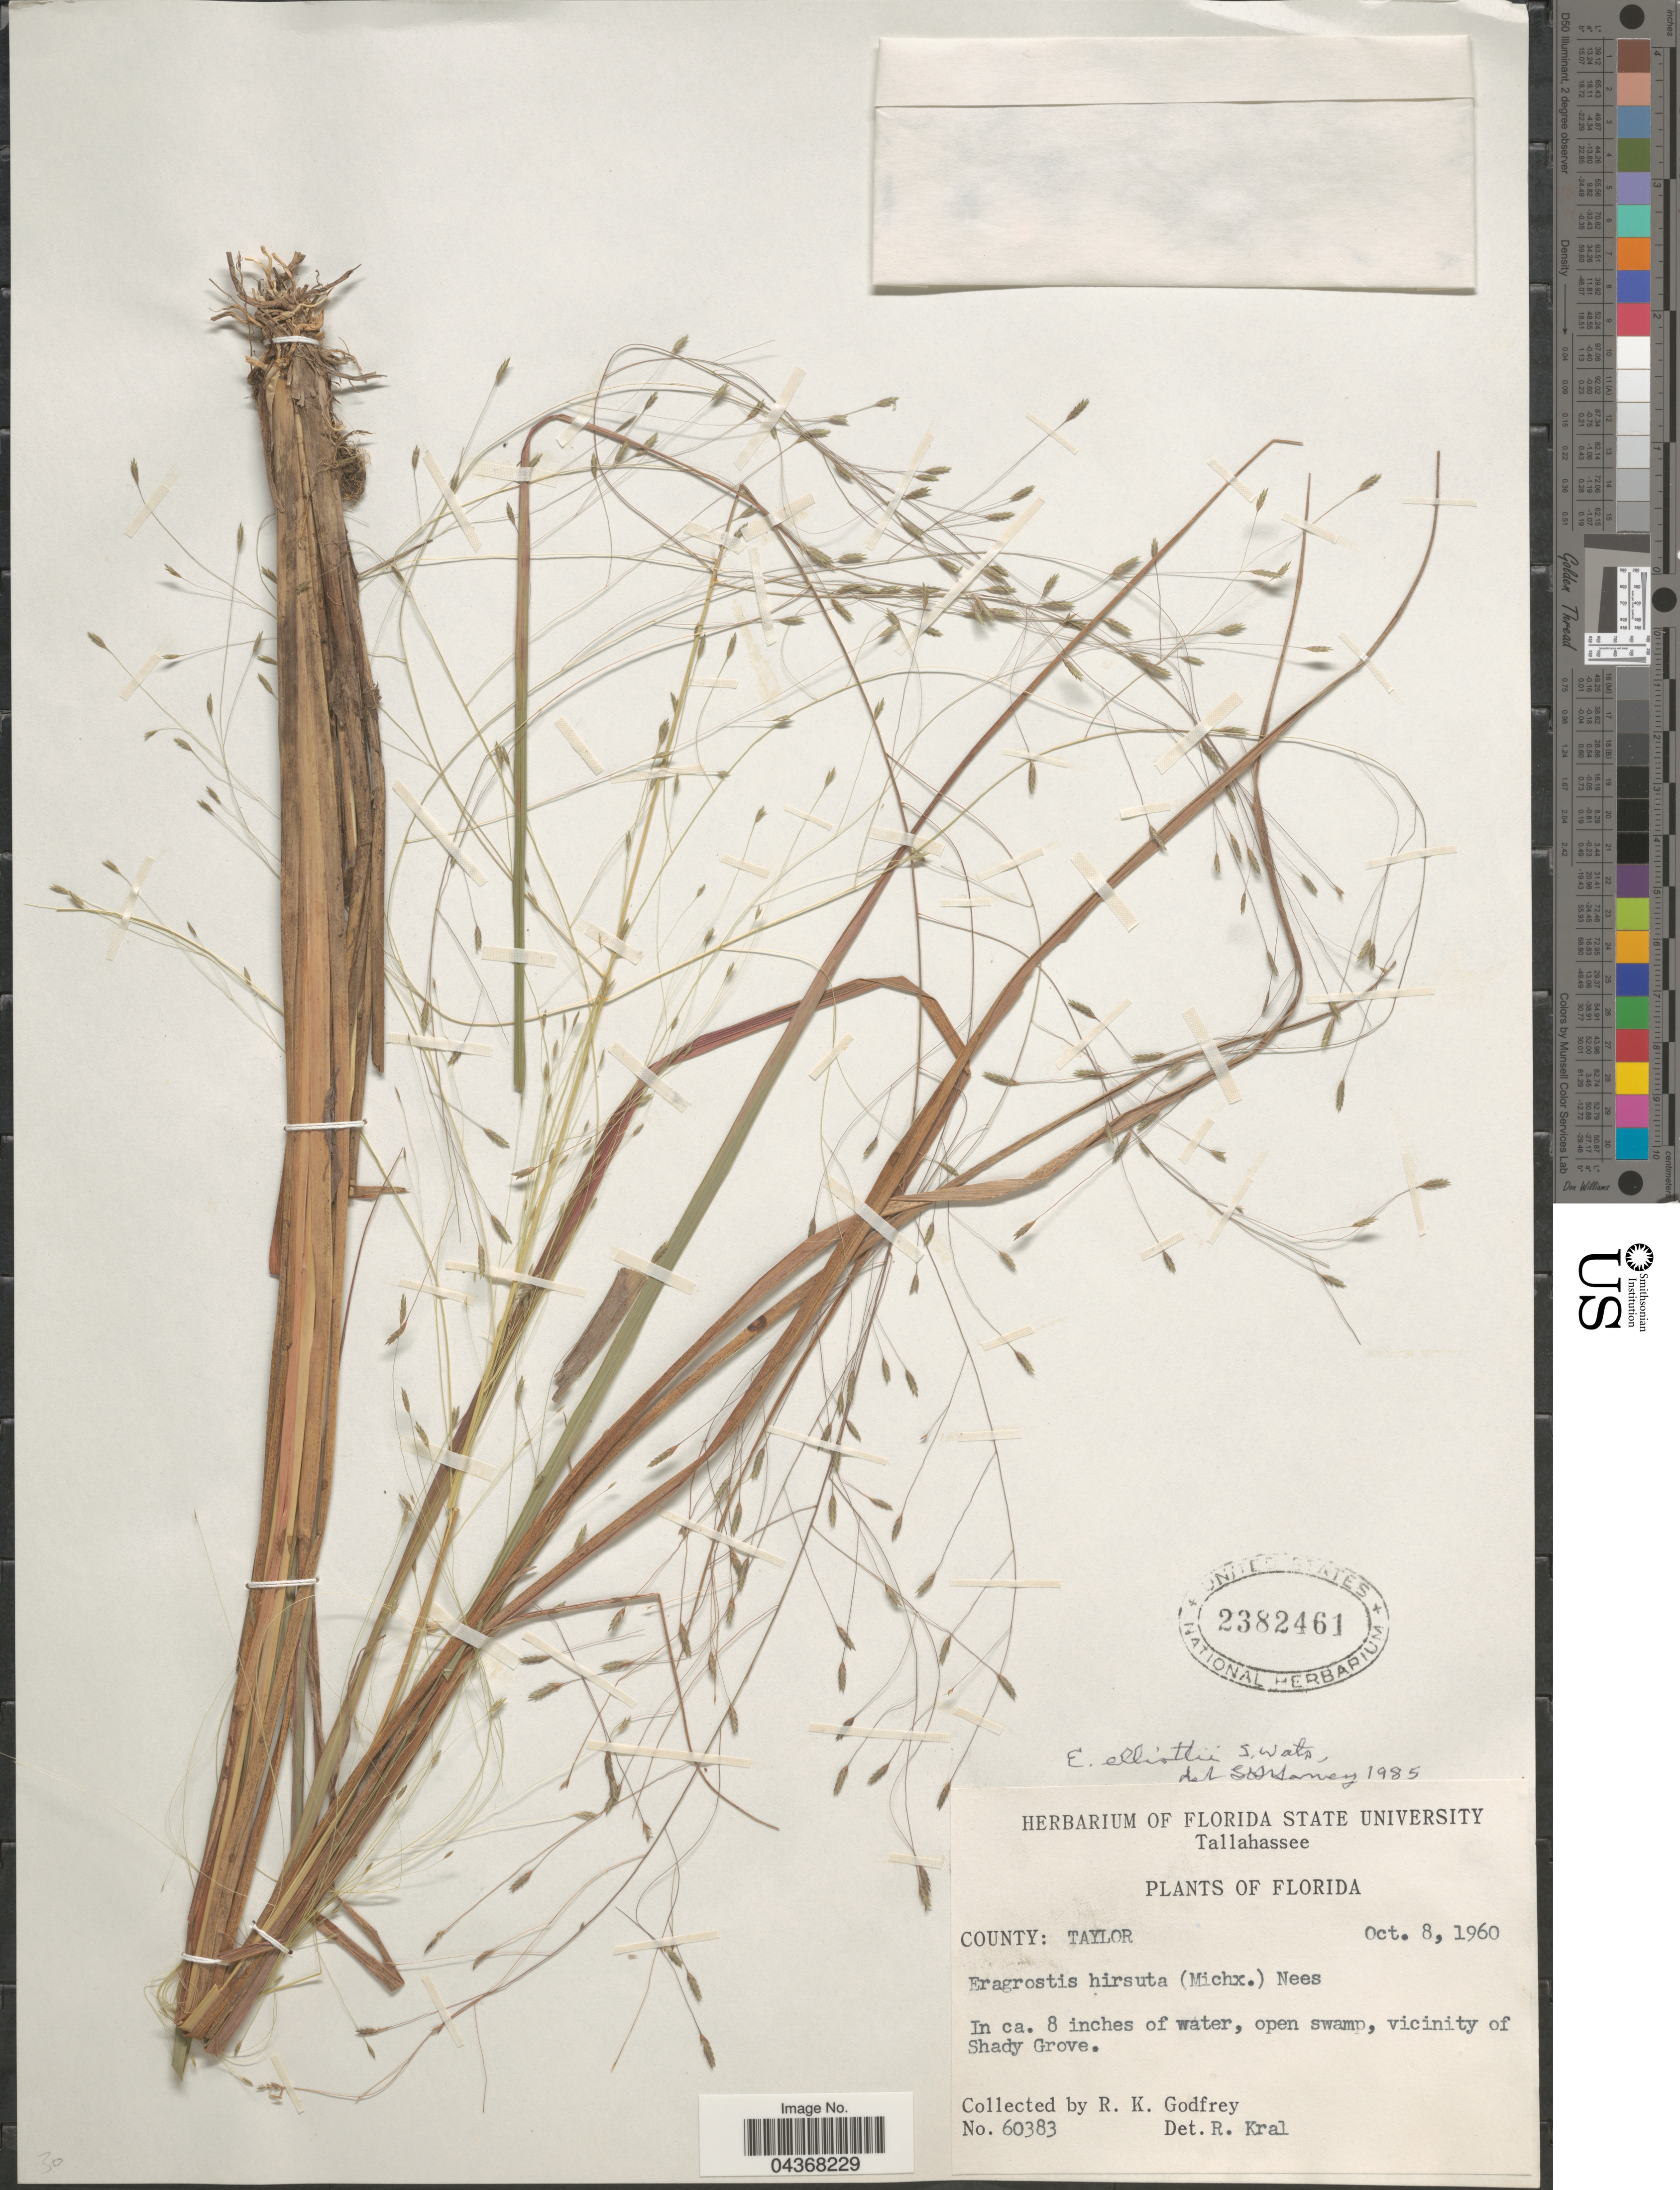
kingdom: Plantae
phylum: Tracheophyta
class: Liliopsida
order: Poales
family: Poaceae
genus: Eragrostis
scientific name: Eragrostis elliottii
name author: S. Watson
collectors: R. K. Godfrey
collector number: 60383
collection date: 1960-10-08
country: United States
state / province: Florida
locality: County: Taylor. In ca. 8 inches of water, open swamp, vicinity of Shady Grove.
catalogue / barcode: US 2382461